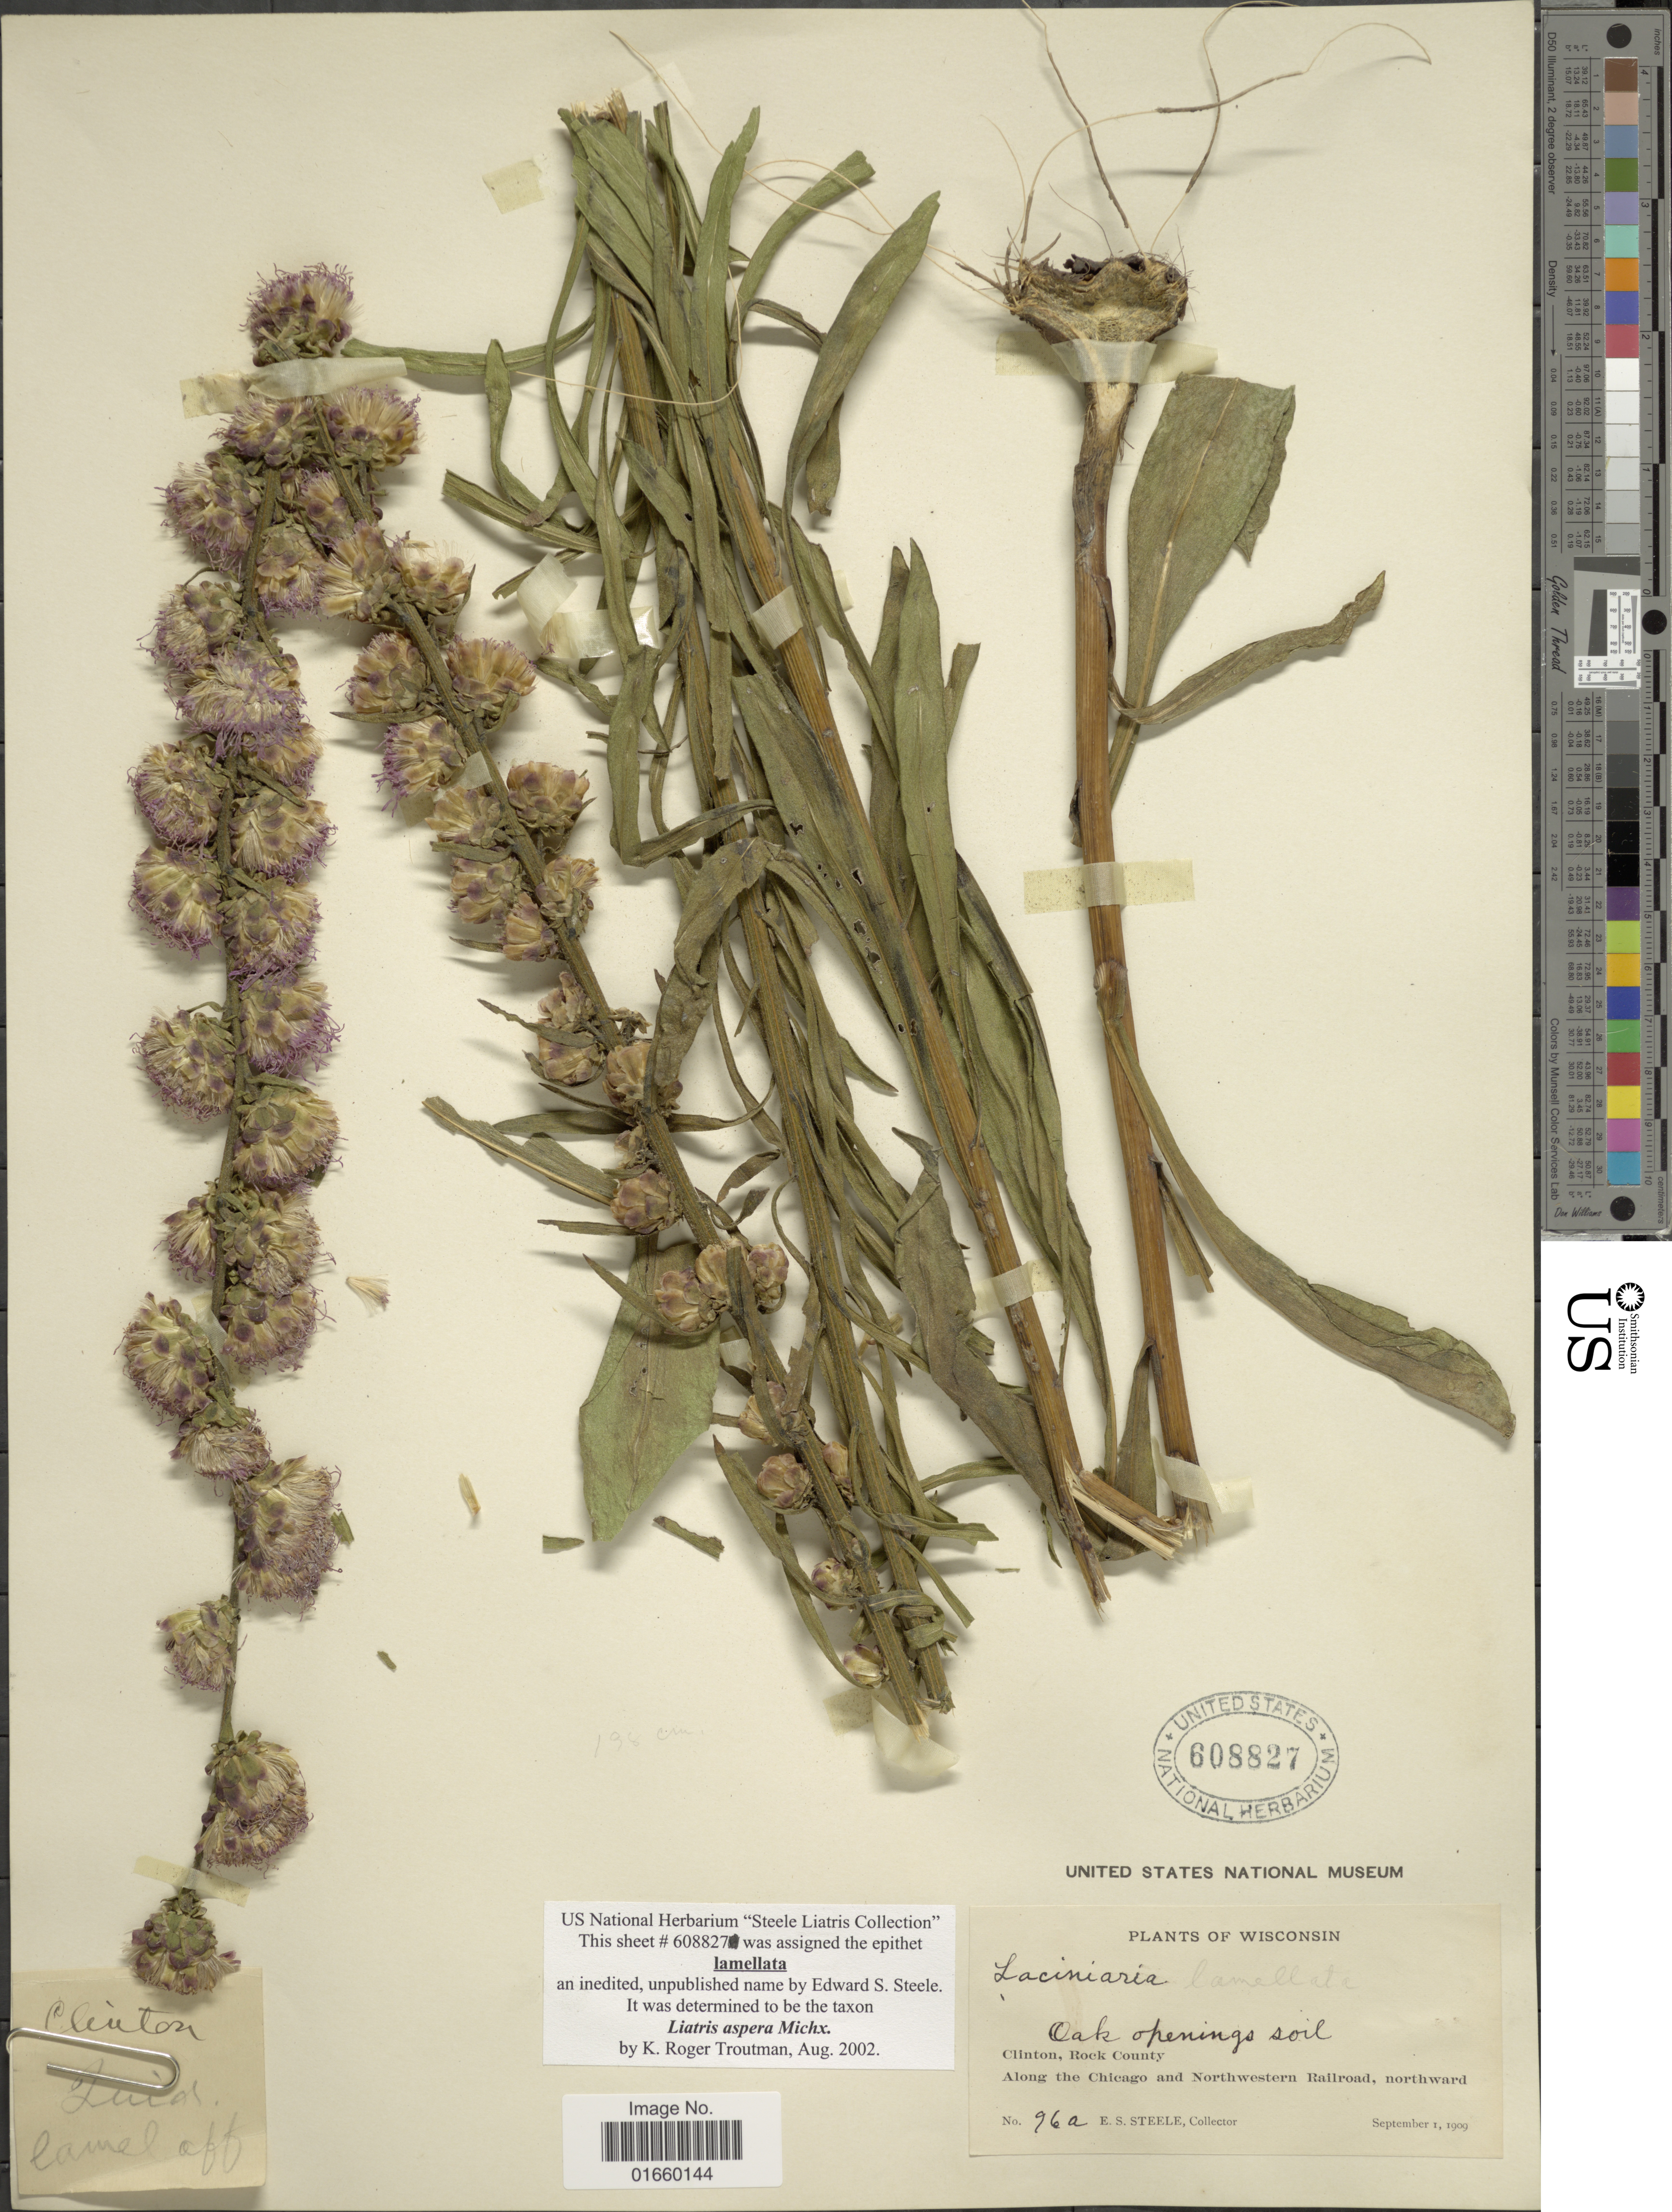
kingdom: Plantae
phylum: Tracheophyta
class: Magnoliopsida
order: Asterales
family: Asteraceae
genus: Liatris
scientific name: Liatris aspera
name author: Michx.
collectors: E. Steele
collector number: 96a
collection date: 1909-09-01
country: United States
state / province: Wisconsin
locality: Oak openings soil, Clinton, Rocky County, Along the Chicago and Northwestern Railroad, northward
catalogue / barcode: US 608827